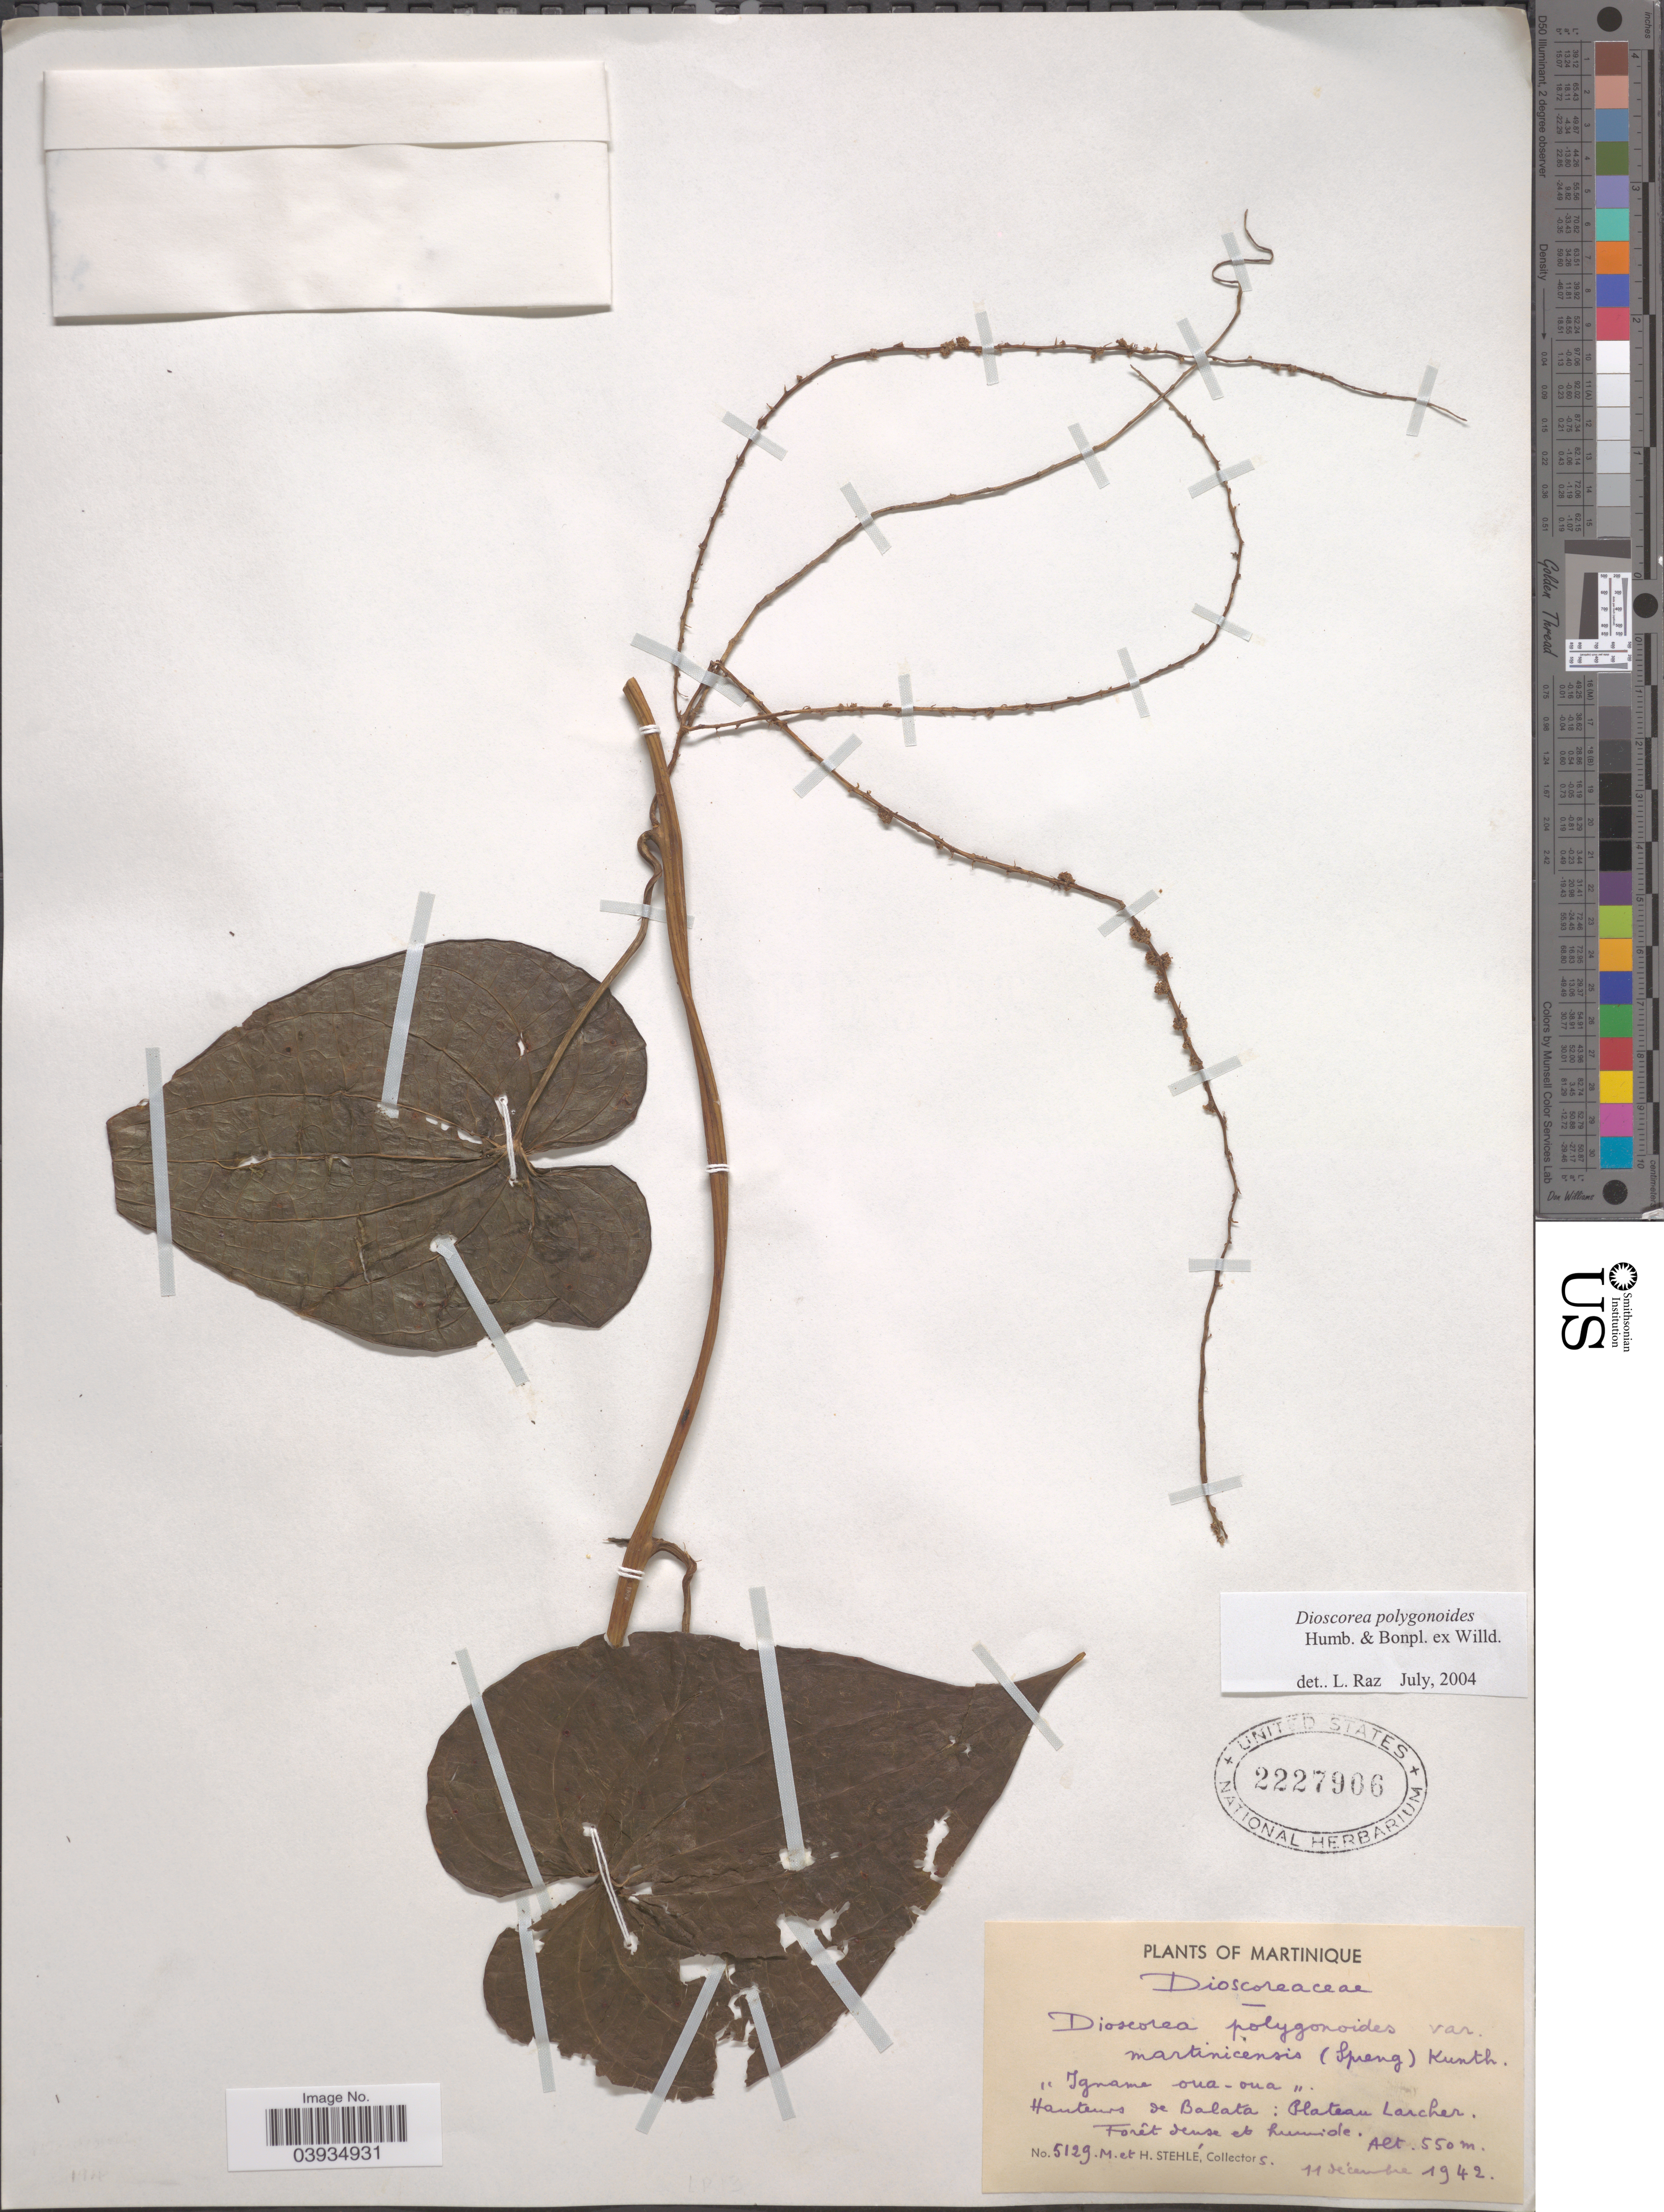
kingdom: Plantae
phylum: Tracheophyta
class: Liliopsida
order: Dioscoreales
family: Dioscoreaceae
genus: Dioscorea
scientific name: Dioscorea polygonoides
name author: Humb. & Bonpl. ex Willd.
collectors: M. Stehlé & H. Stehlé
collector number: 5129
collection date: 1942-12-11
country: Martinique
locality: Hauteurs de Balata: Plateau Larcher.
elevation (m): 550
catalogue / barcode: US 2227906